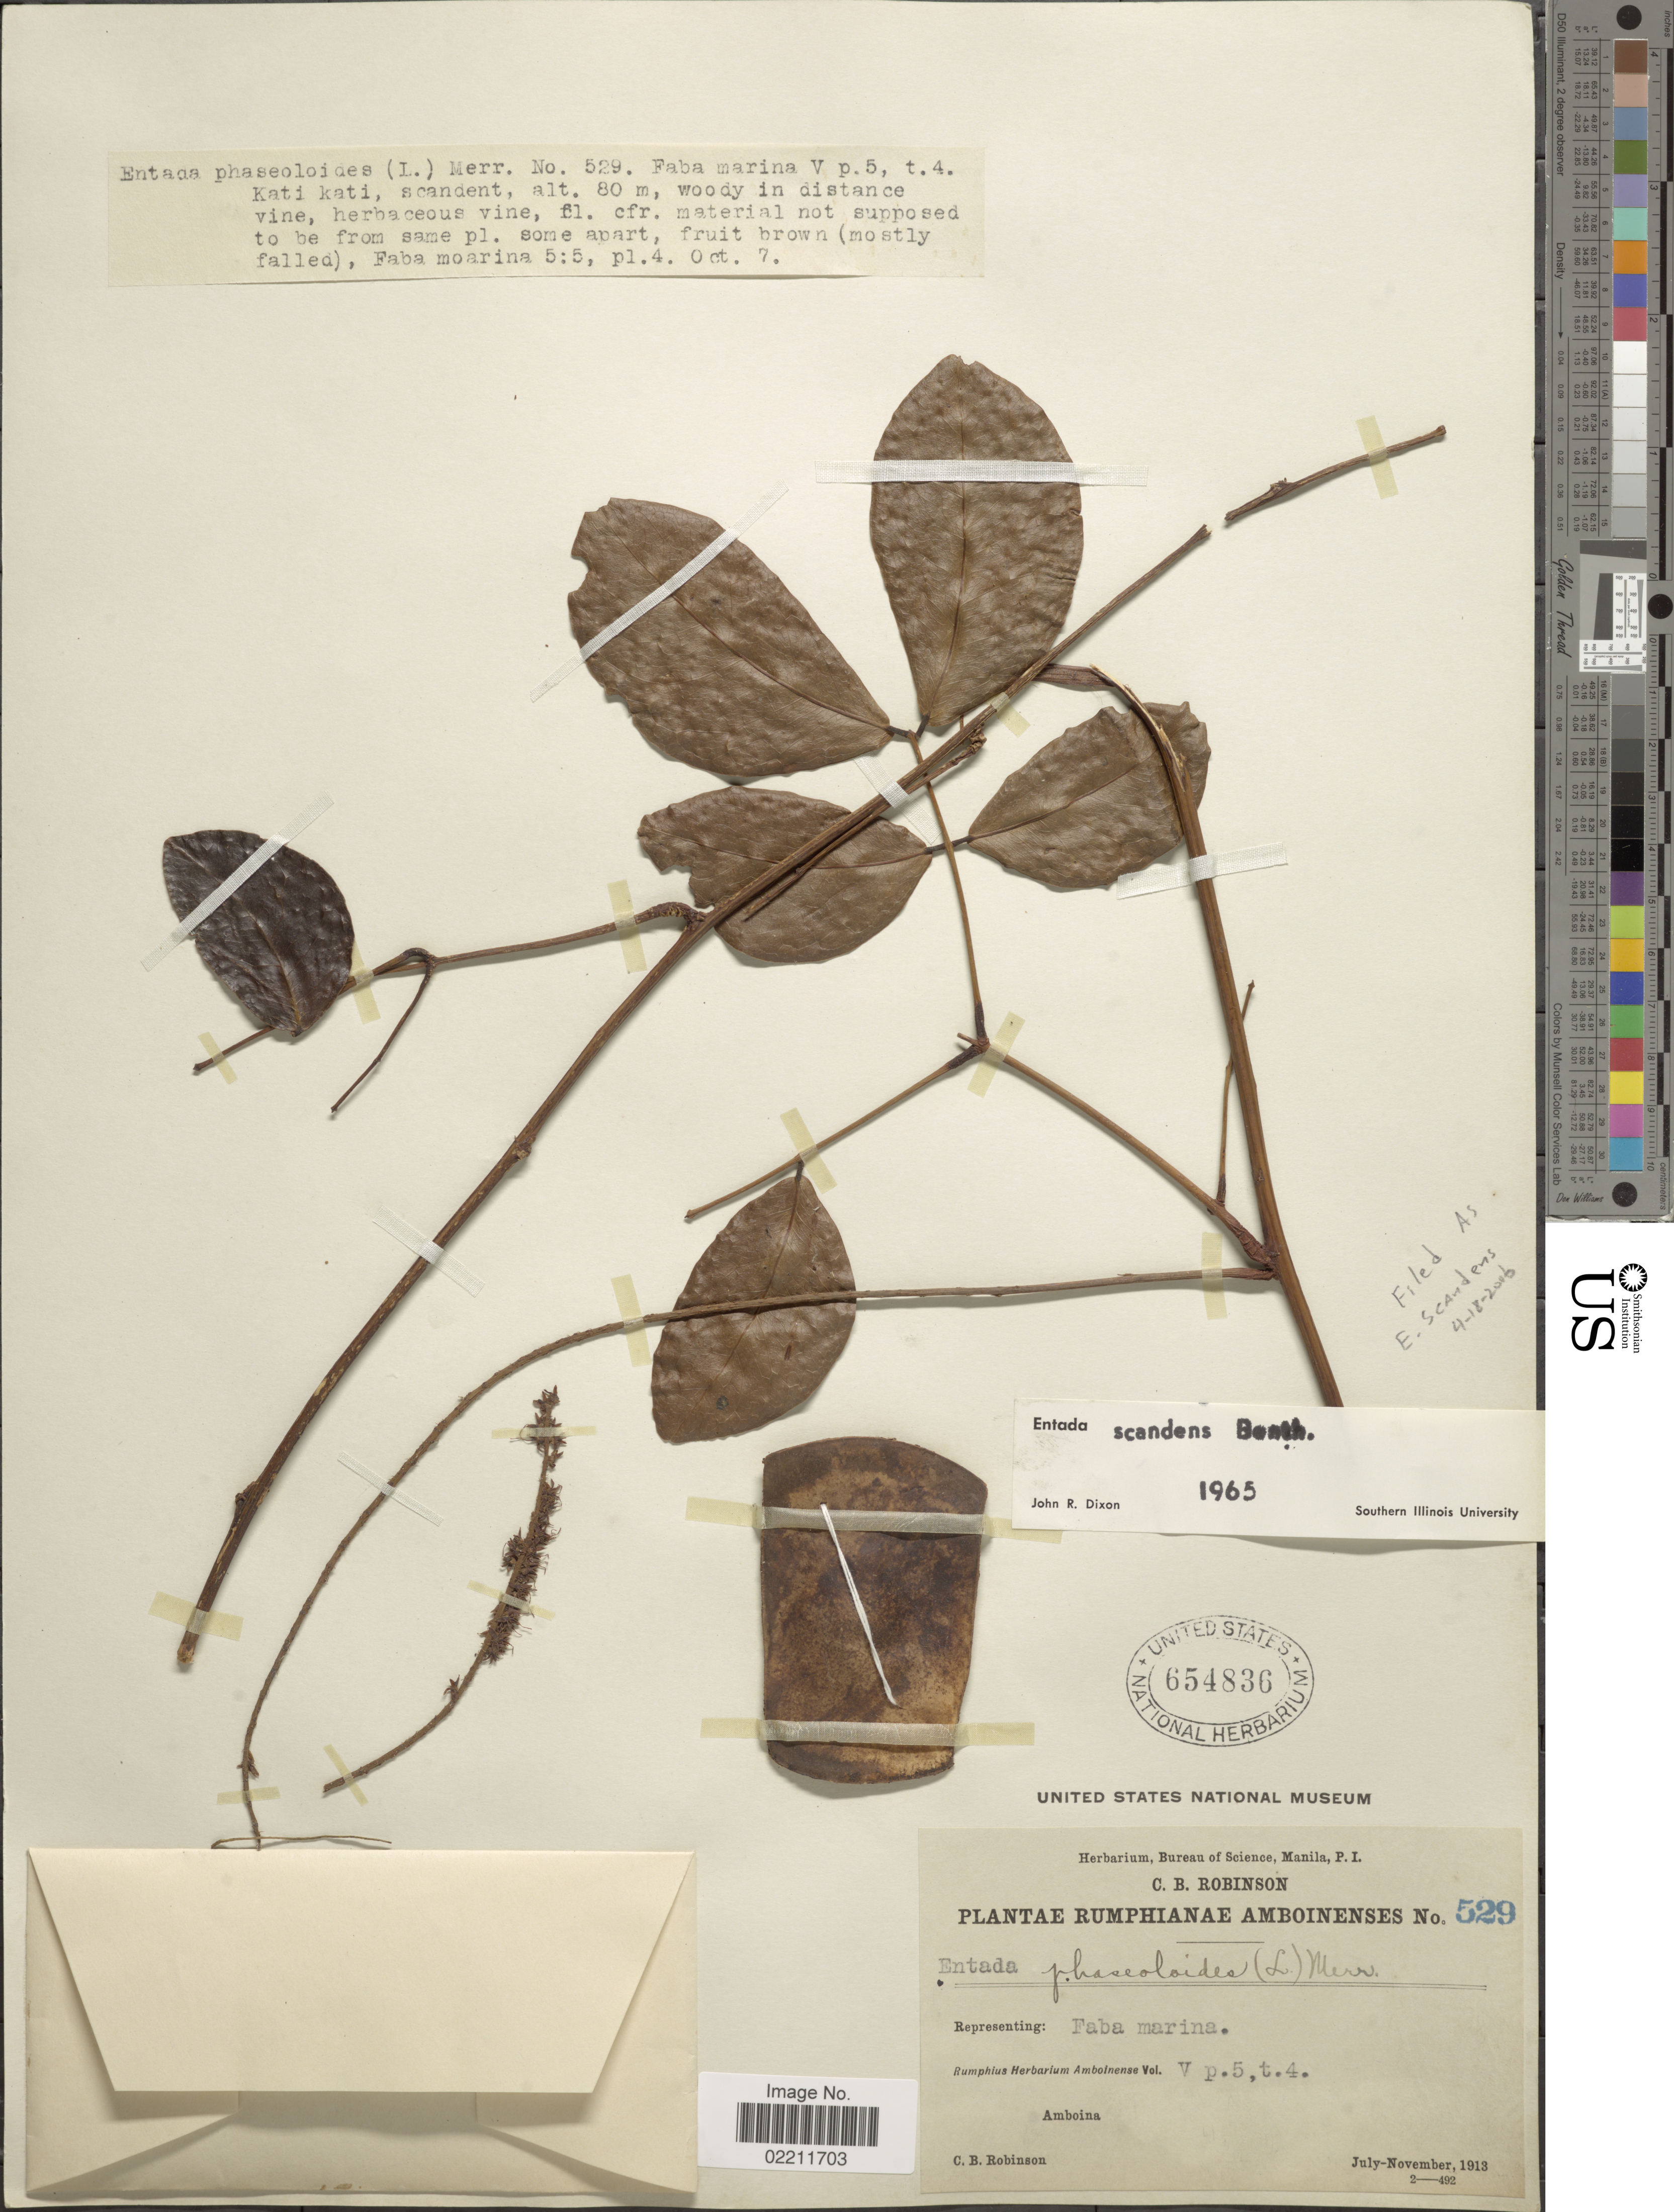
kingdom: Plantae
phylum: Tracheophyta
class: Magnoliopsida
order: Fabales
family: Fabaceae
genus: Entada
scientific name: Entada phaseoloides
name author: (L.) Merr.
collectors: C. Robinson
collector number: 529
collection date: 1913-07/1913-11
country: Indonesia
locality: Amboina,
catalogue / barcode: US 654836